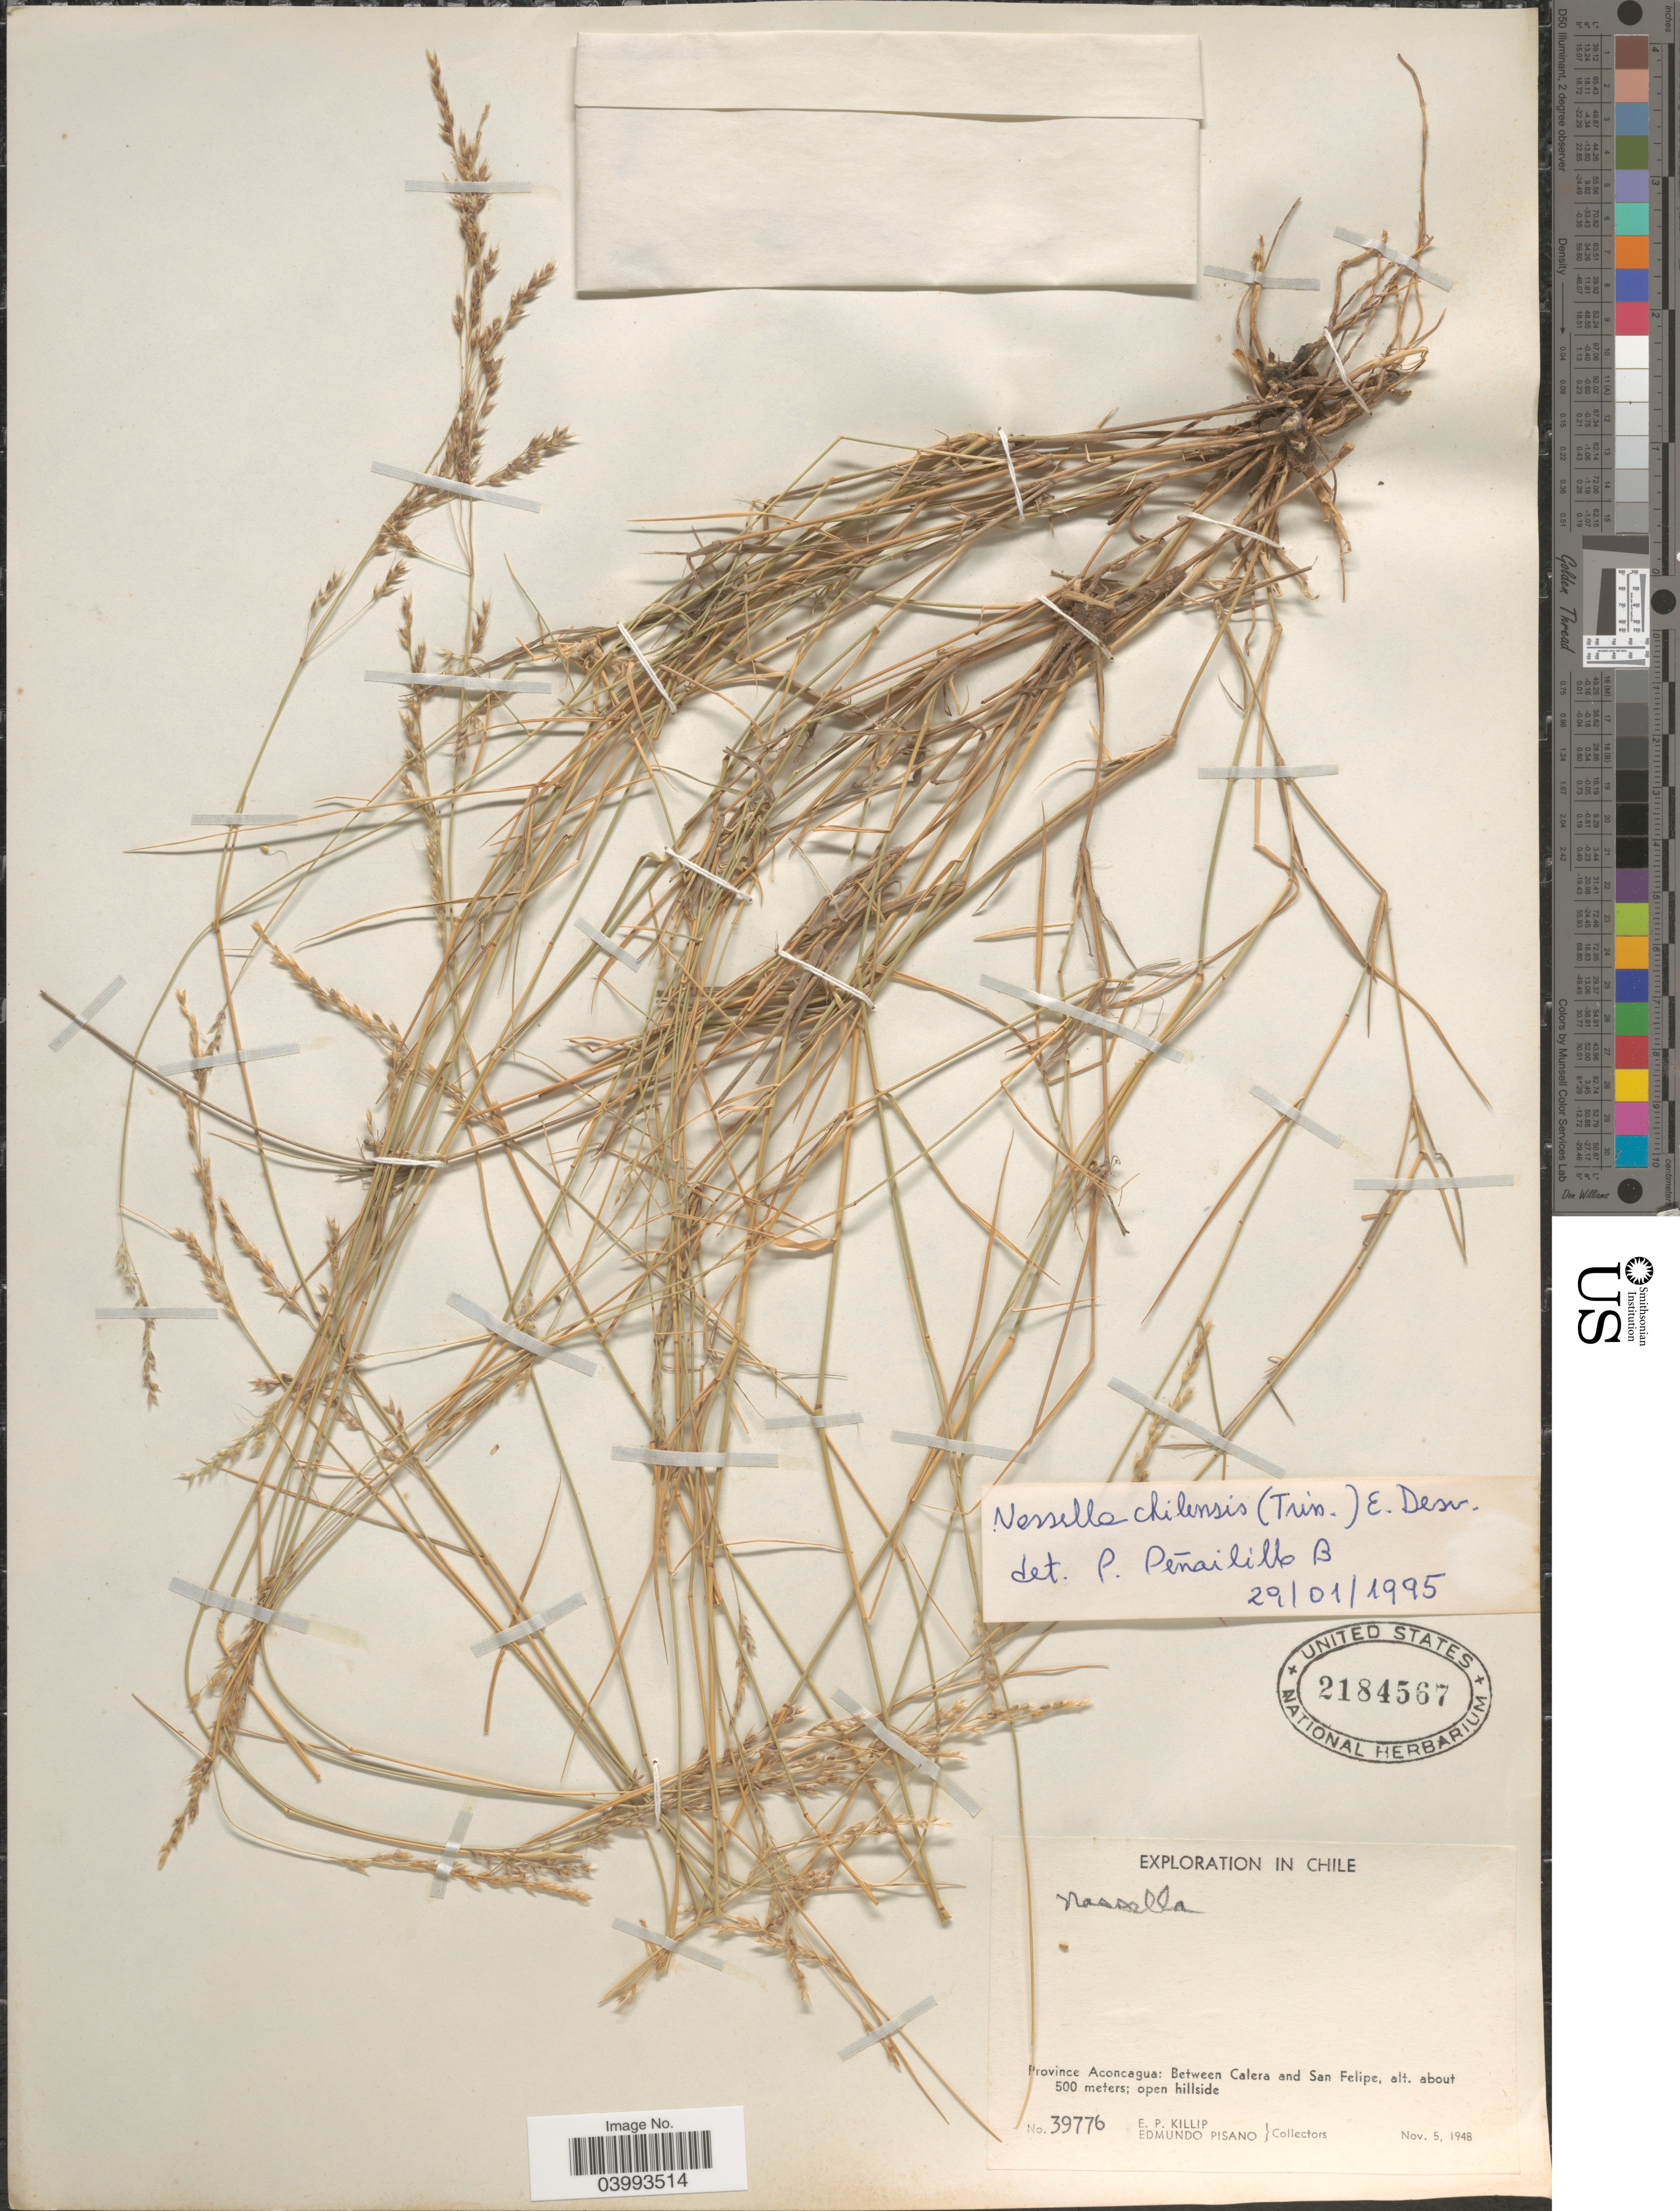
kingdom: Plantae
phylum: Tracheophyta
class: Liliopsida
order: Poales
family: Poaceae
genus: Nassella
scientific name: Nassella chilensis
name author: (Trin.) É. Desv.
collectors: E. P. Killip & E. Pisano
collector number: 39776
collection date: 1948-11-05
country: Chile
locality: Province Aconcagua: Between Calera and San Felipe.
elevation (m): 500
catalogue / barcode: US 2184567